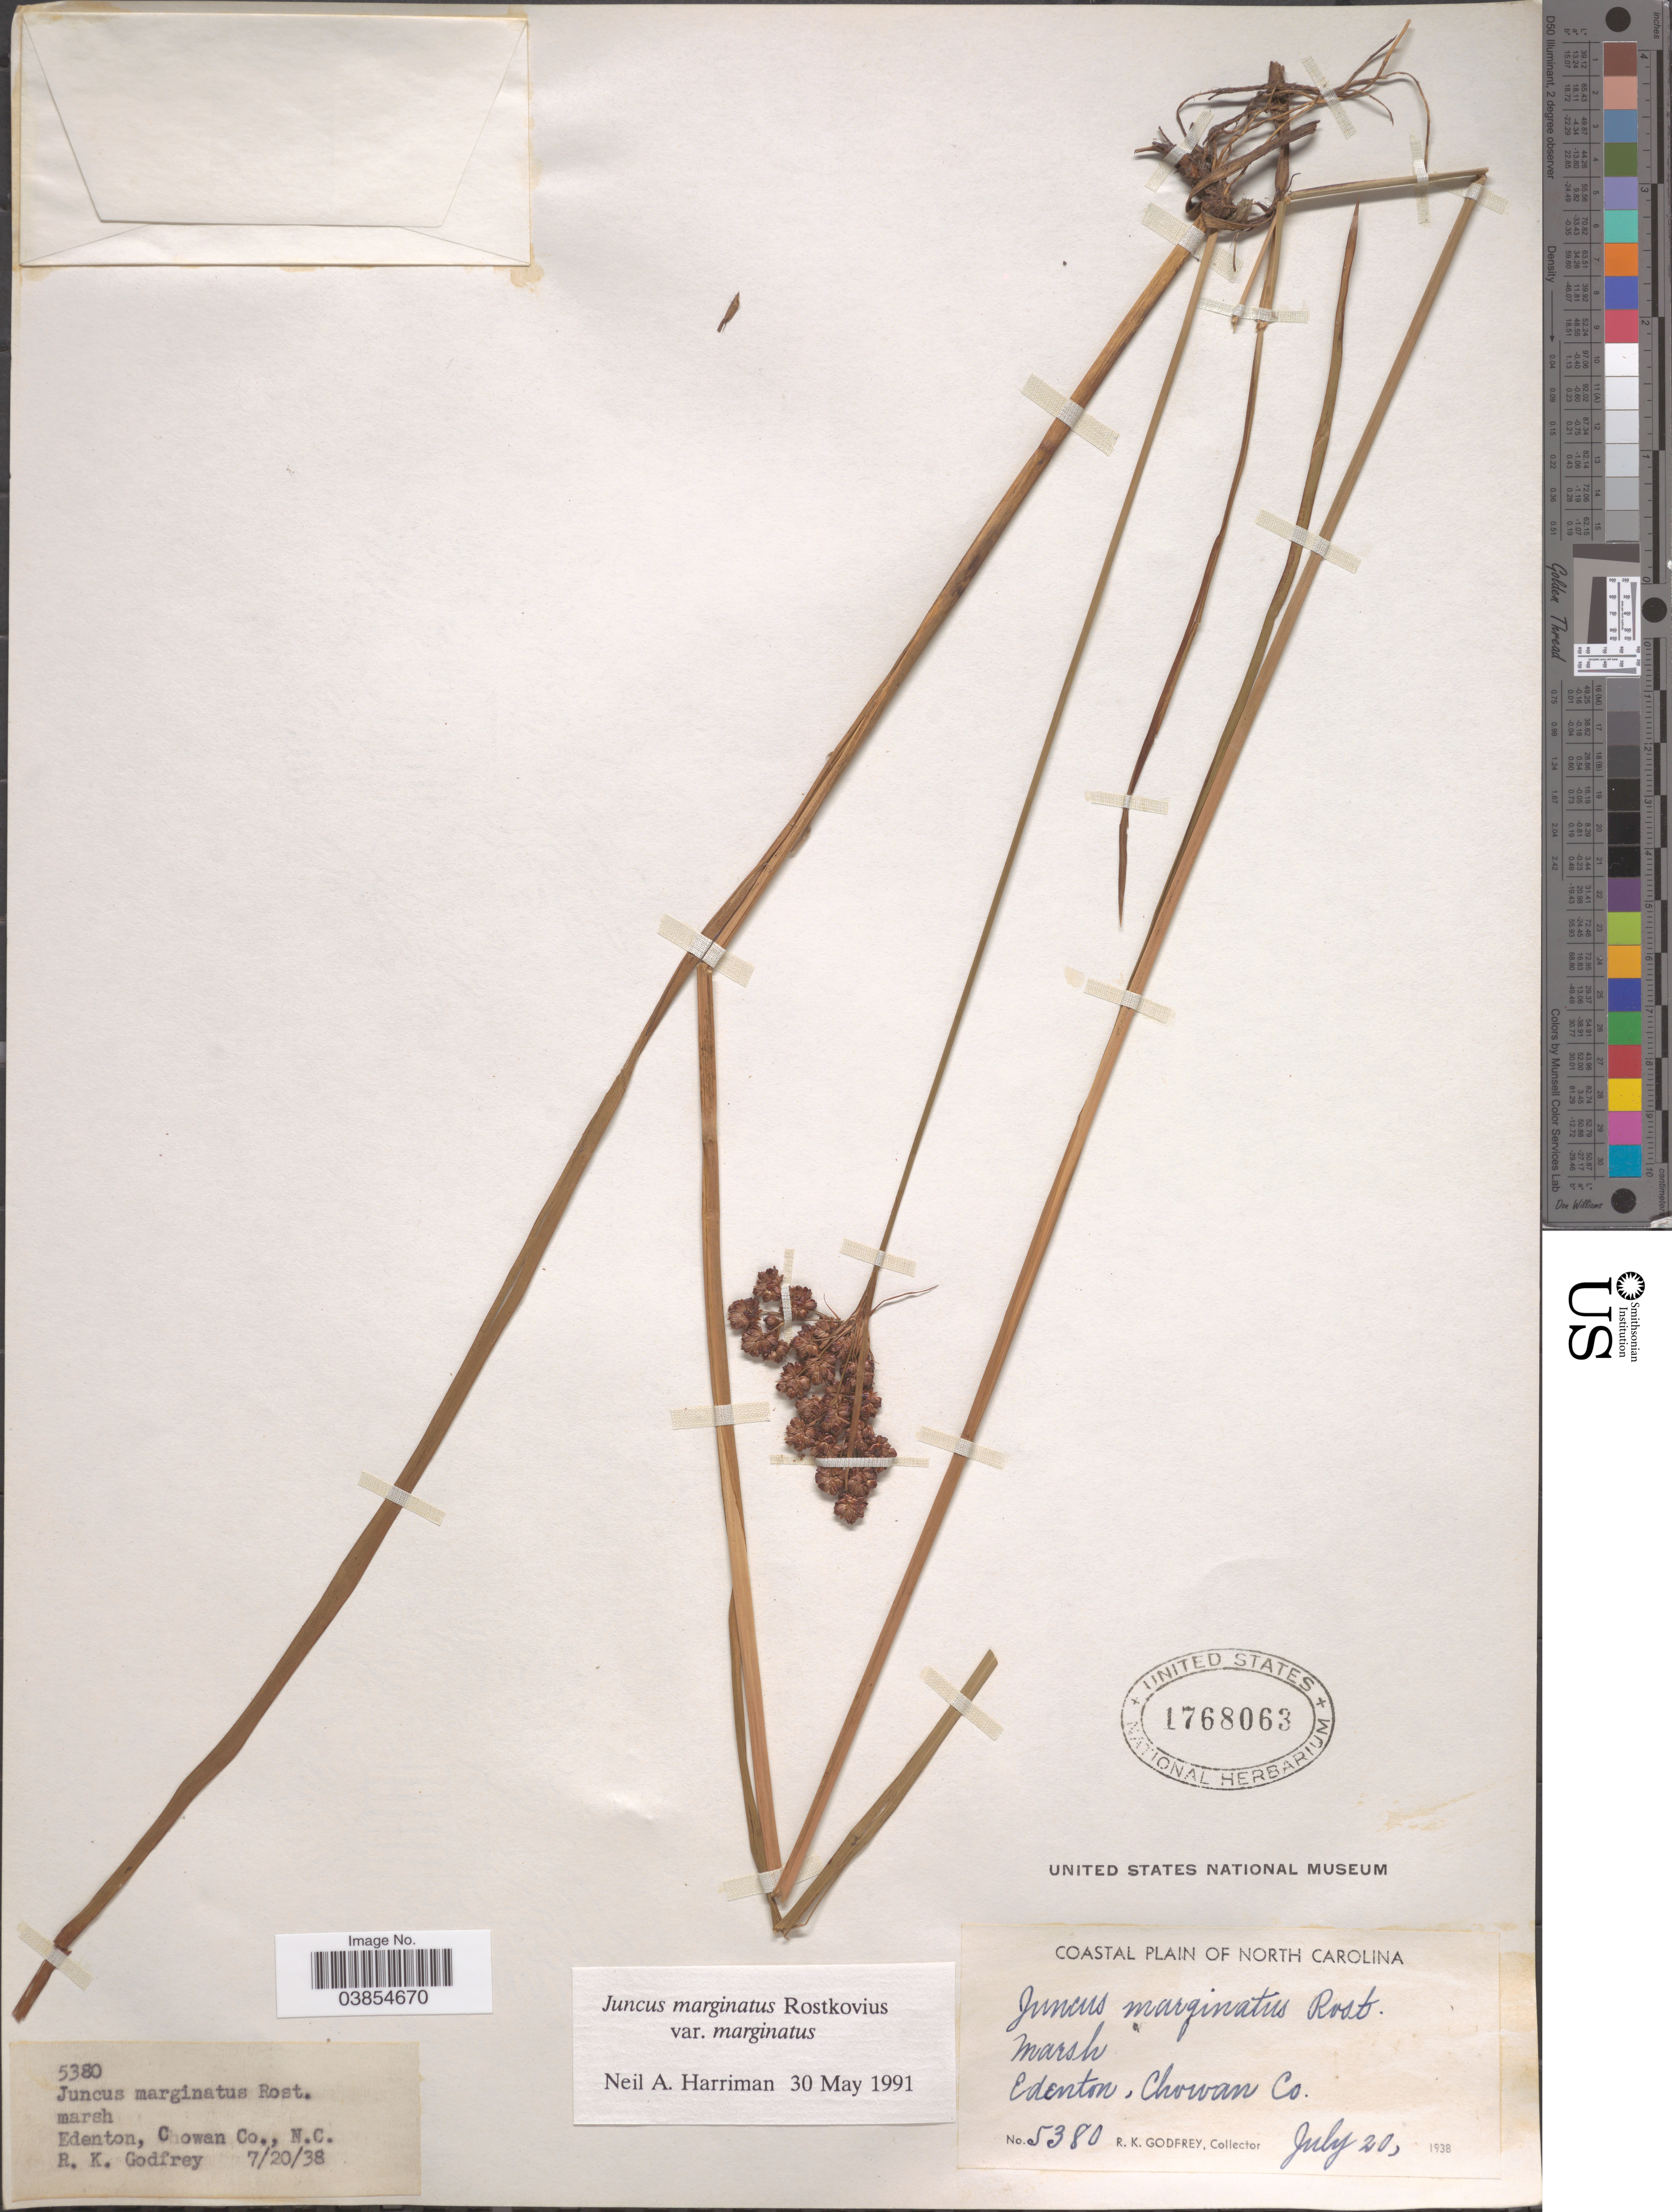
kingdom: Plantae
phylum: Tracheophyta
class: Liliopsida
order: Poales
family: Juncaceae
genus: Juncus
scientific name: Juncus marginatus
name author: Rostk.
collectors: R. K. Godfrey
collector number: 5380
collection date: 1938-07-20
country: United States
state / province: North Carolina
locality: Coastal Plain of North Carolina. Edenton, Chowan Co.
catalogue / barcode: US 1768063